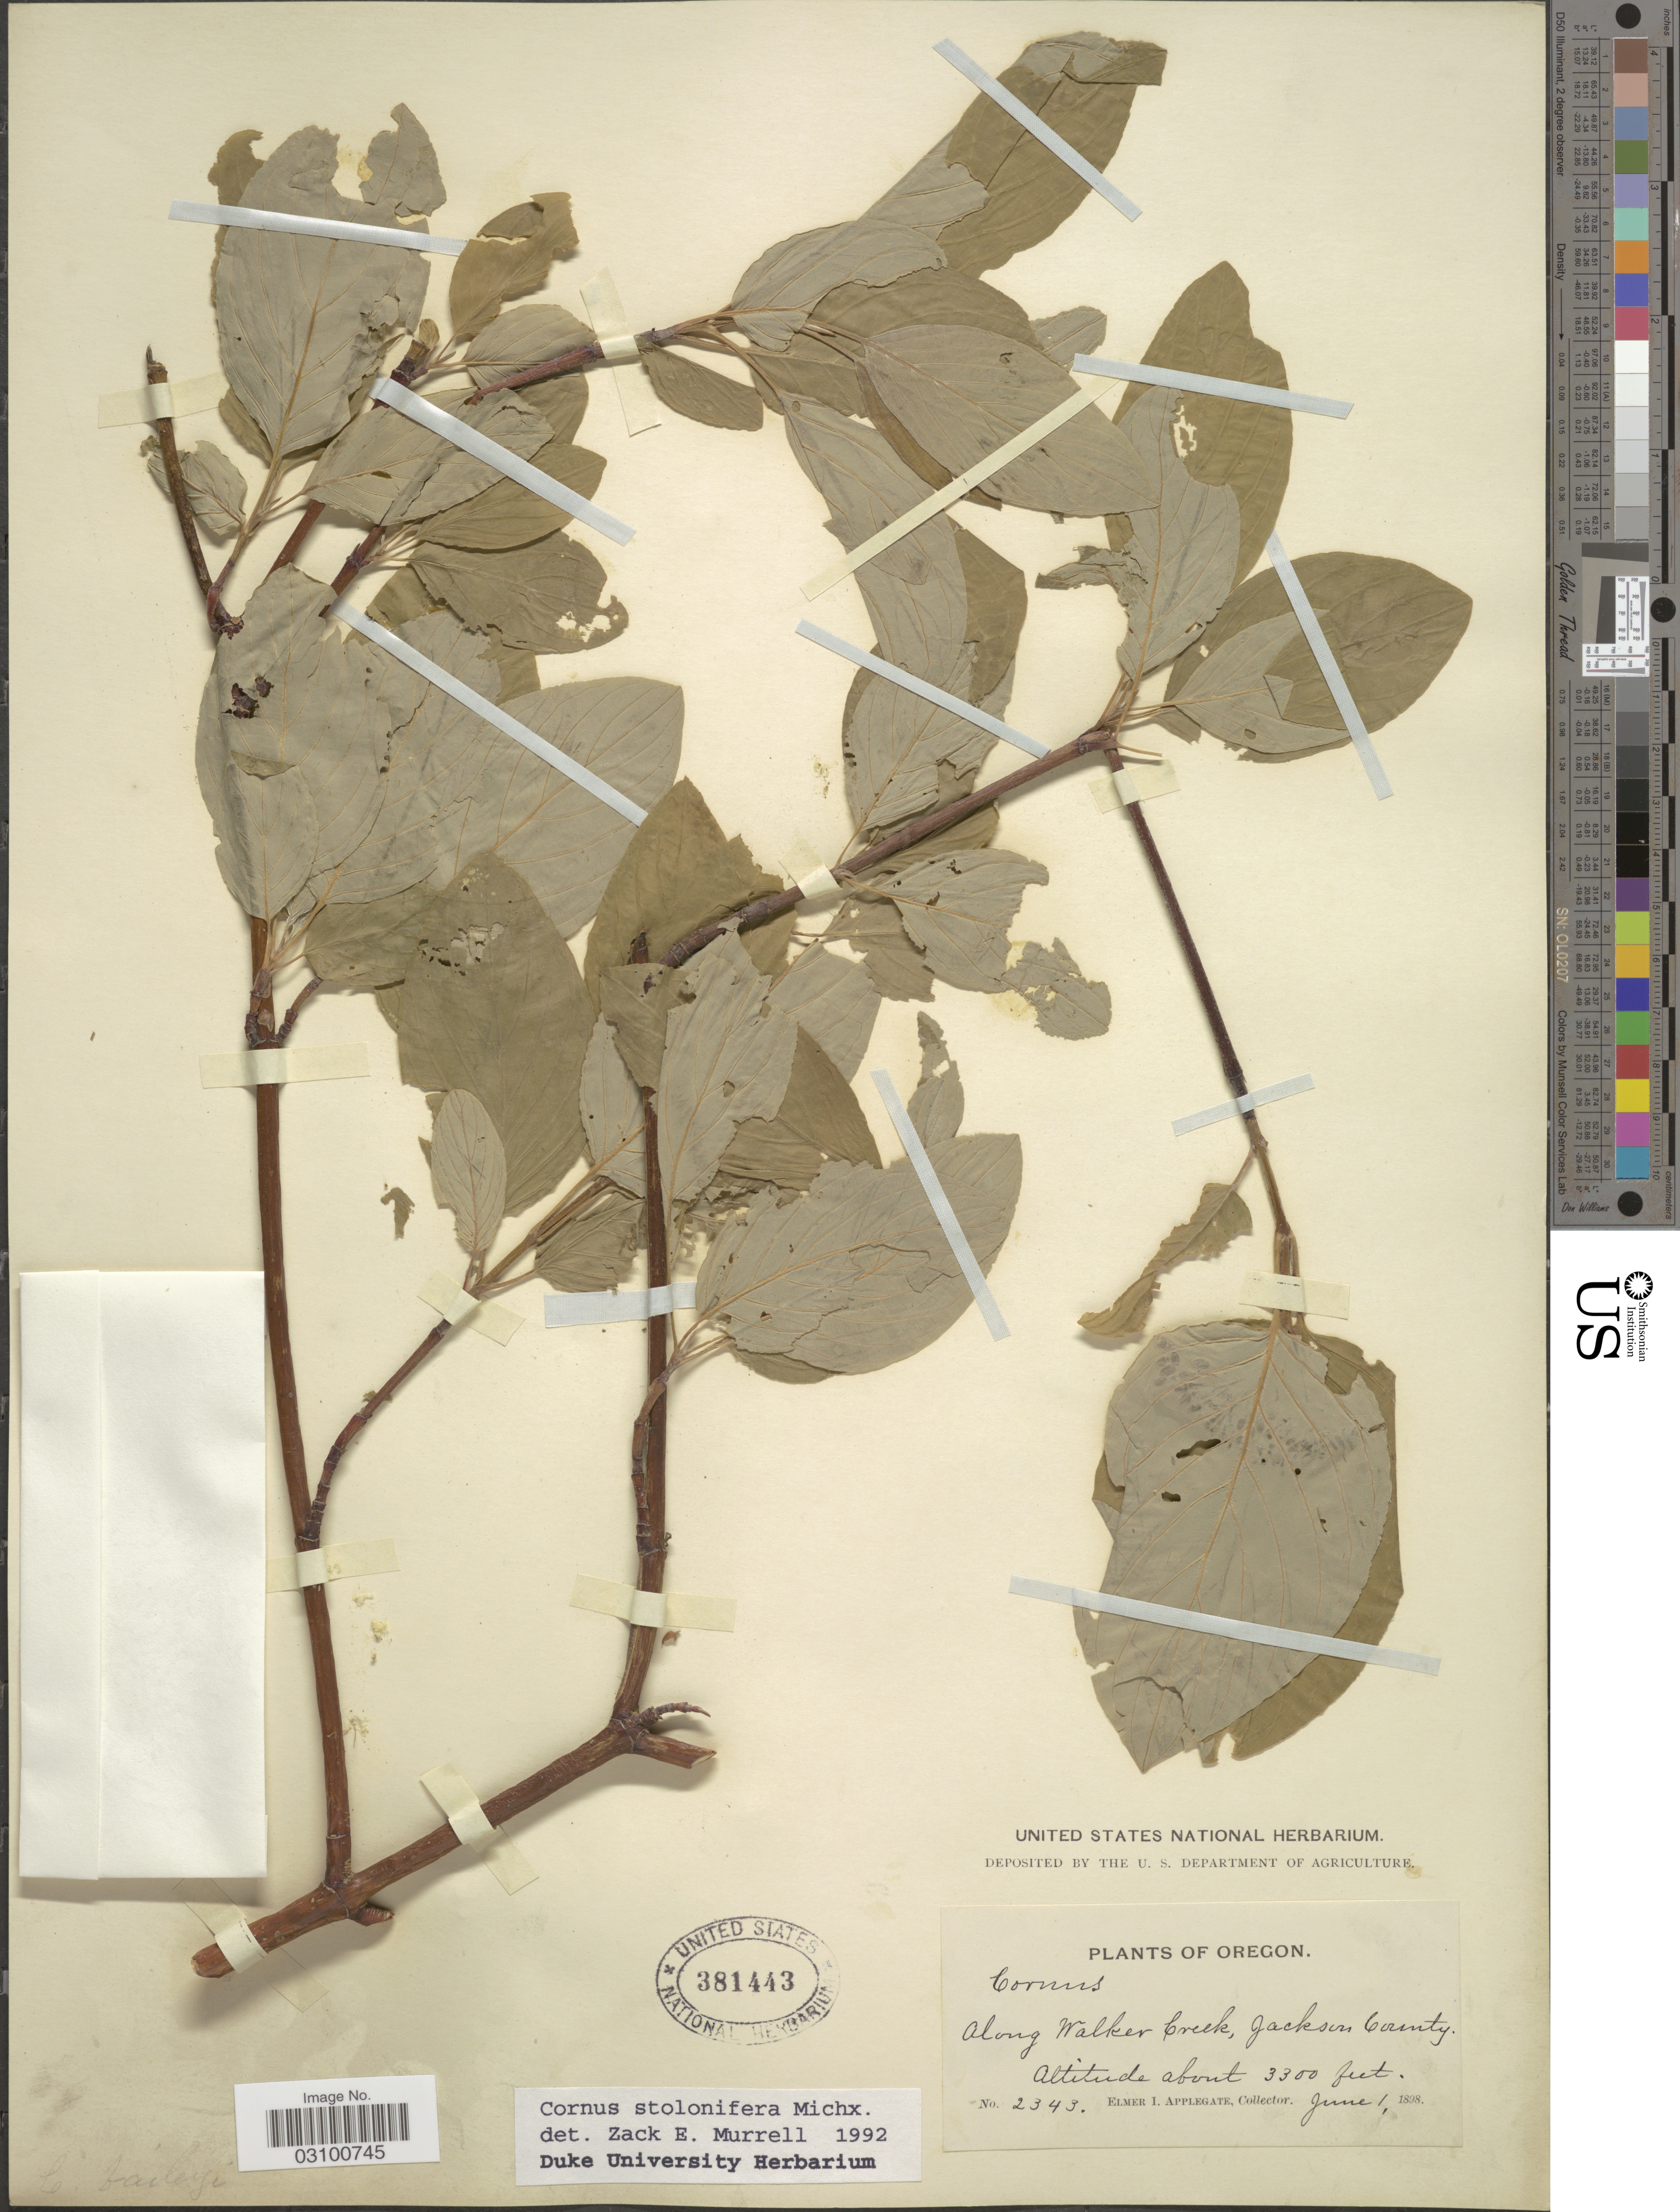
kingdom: Plantae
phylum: Tracheophyta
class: Magnoliopsida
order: Cornales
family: Cornaceae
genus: Cornus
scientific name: Cornus sericea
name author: L.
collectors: E. I. Applegate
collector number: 2343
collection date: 1898-06-01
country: United States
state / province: Oregon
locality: Along Walker Creek, Jackson County.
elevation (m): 1006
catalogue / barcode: US 381443